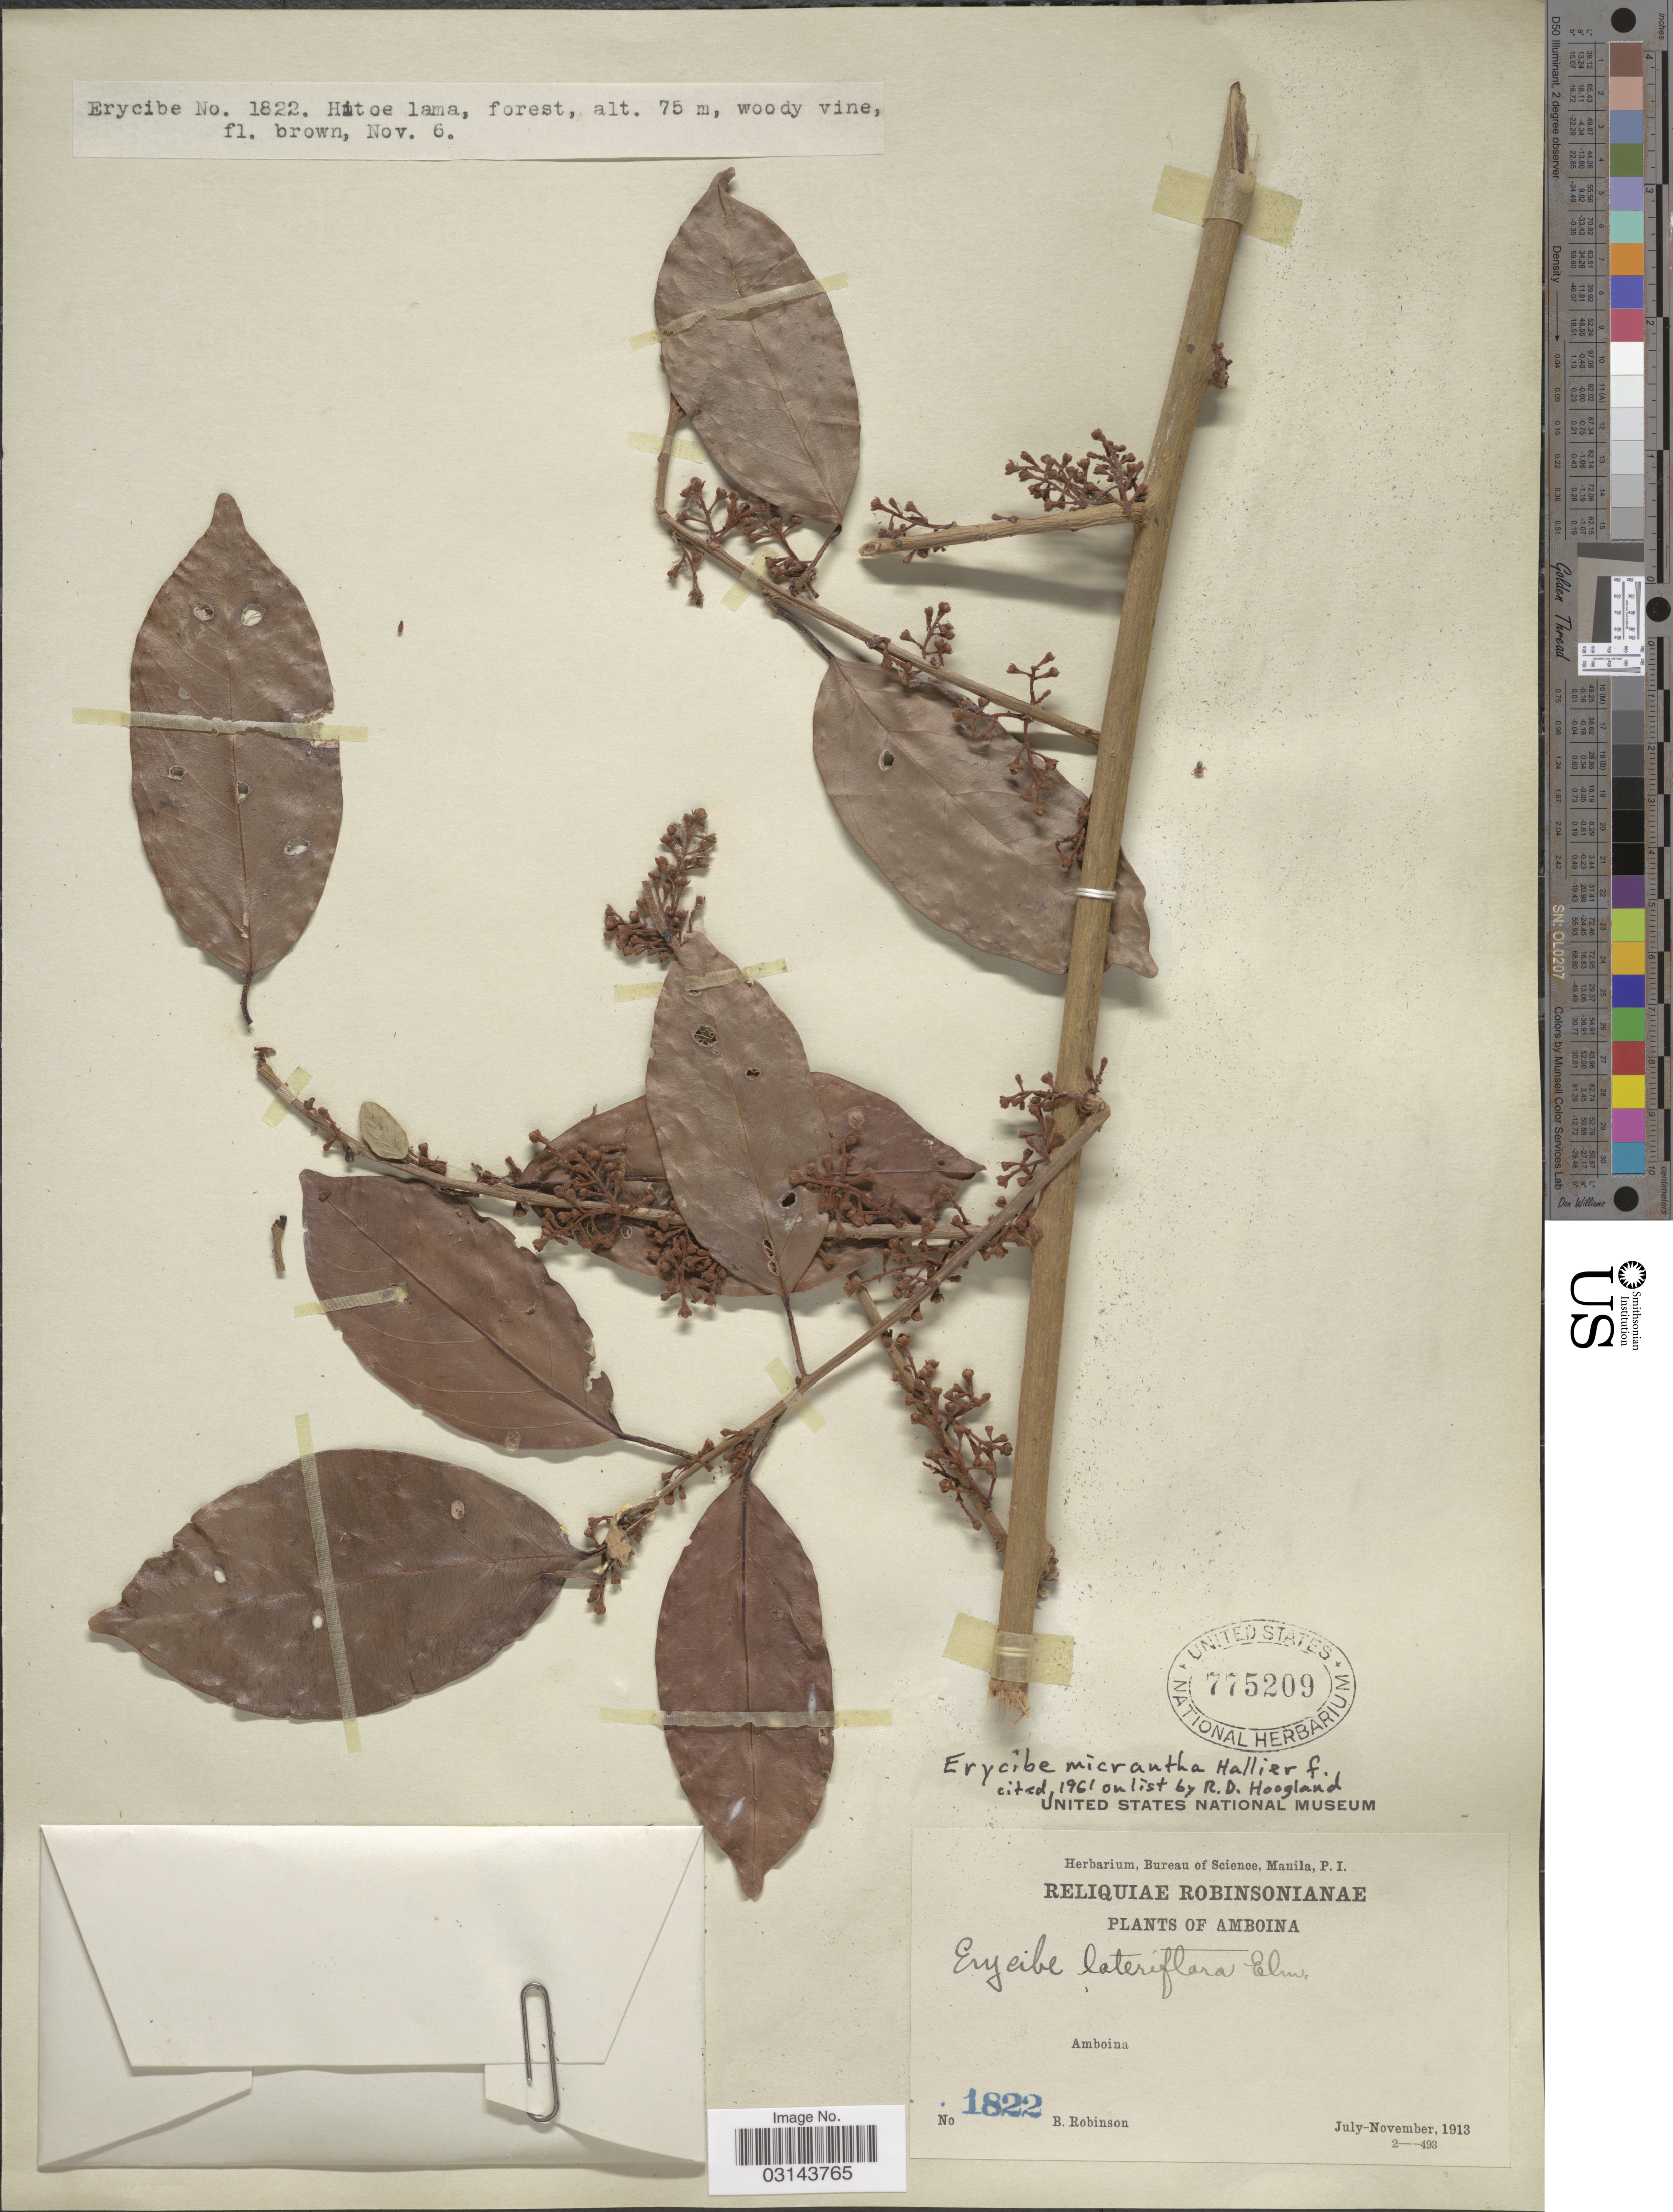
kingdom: Plantae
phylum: Tracheophyta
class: Magnoliopsida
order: Solanales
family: Convolvulaceae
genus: Erycibe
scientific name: Erycibe micrantha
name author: Hallier f.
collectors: B. Robinson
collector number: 1822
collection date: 1913-11-06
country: Indonesia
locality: Amboina. Hitoe lama.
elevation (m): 75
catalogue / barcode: US 775209